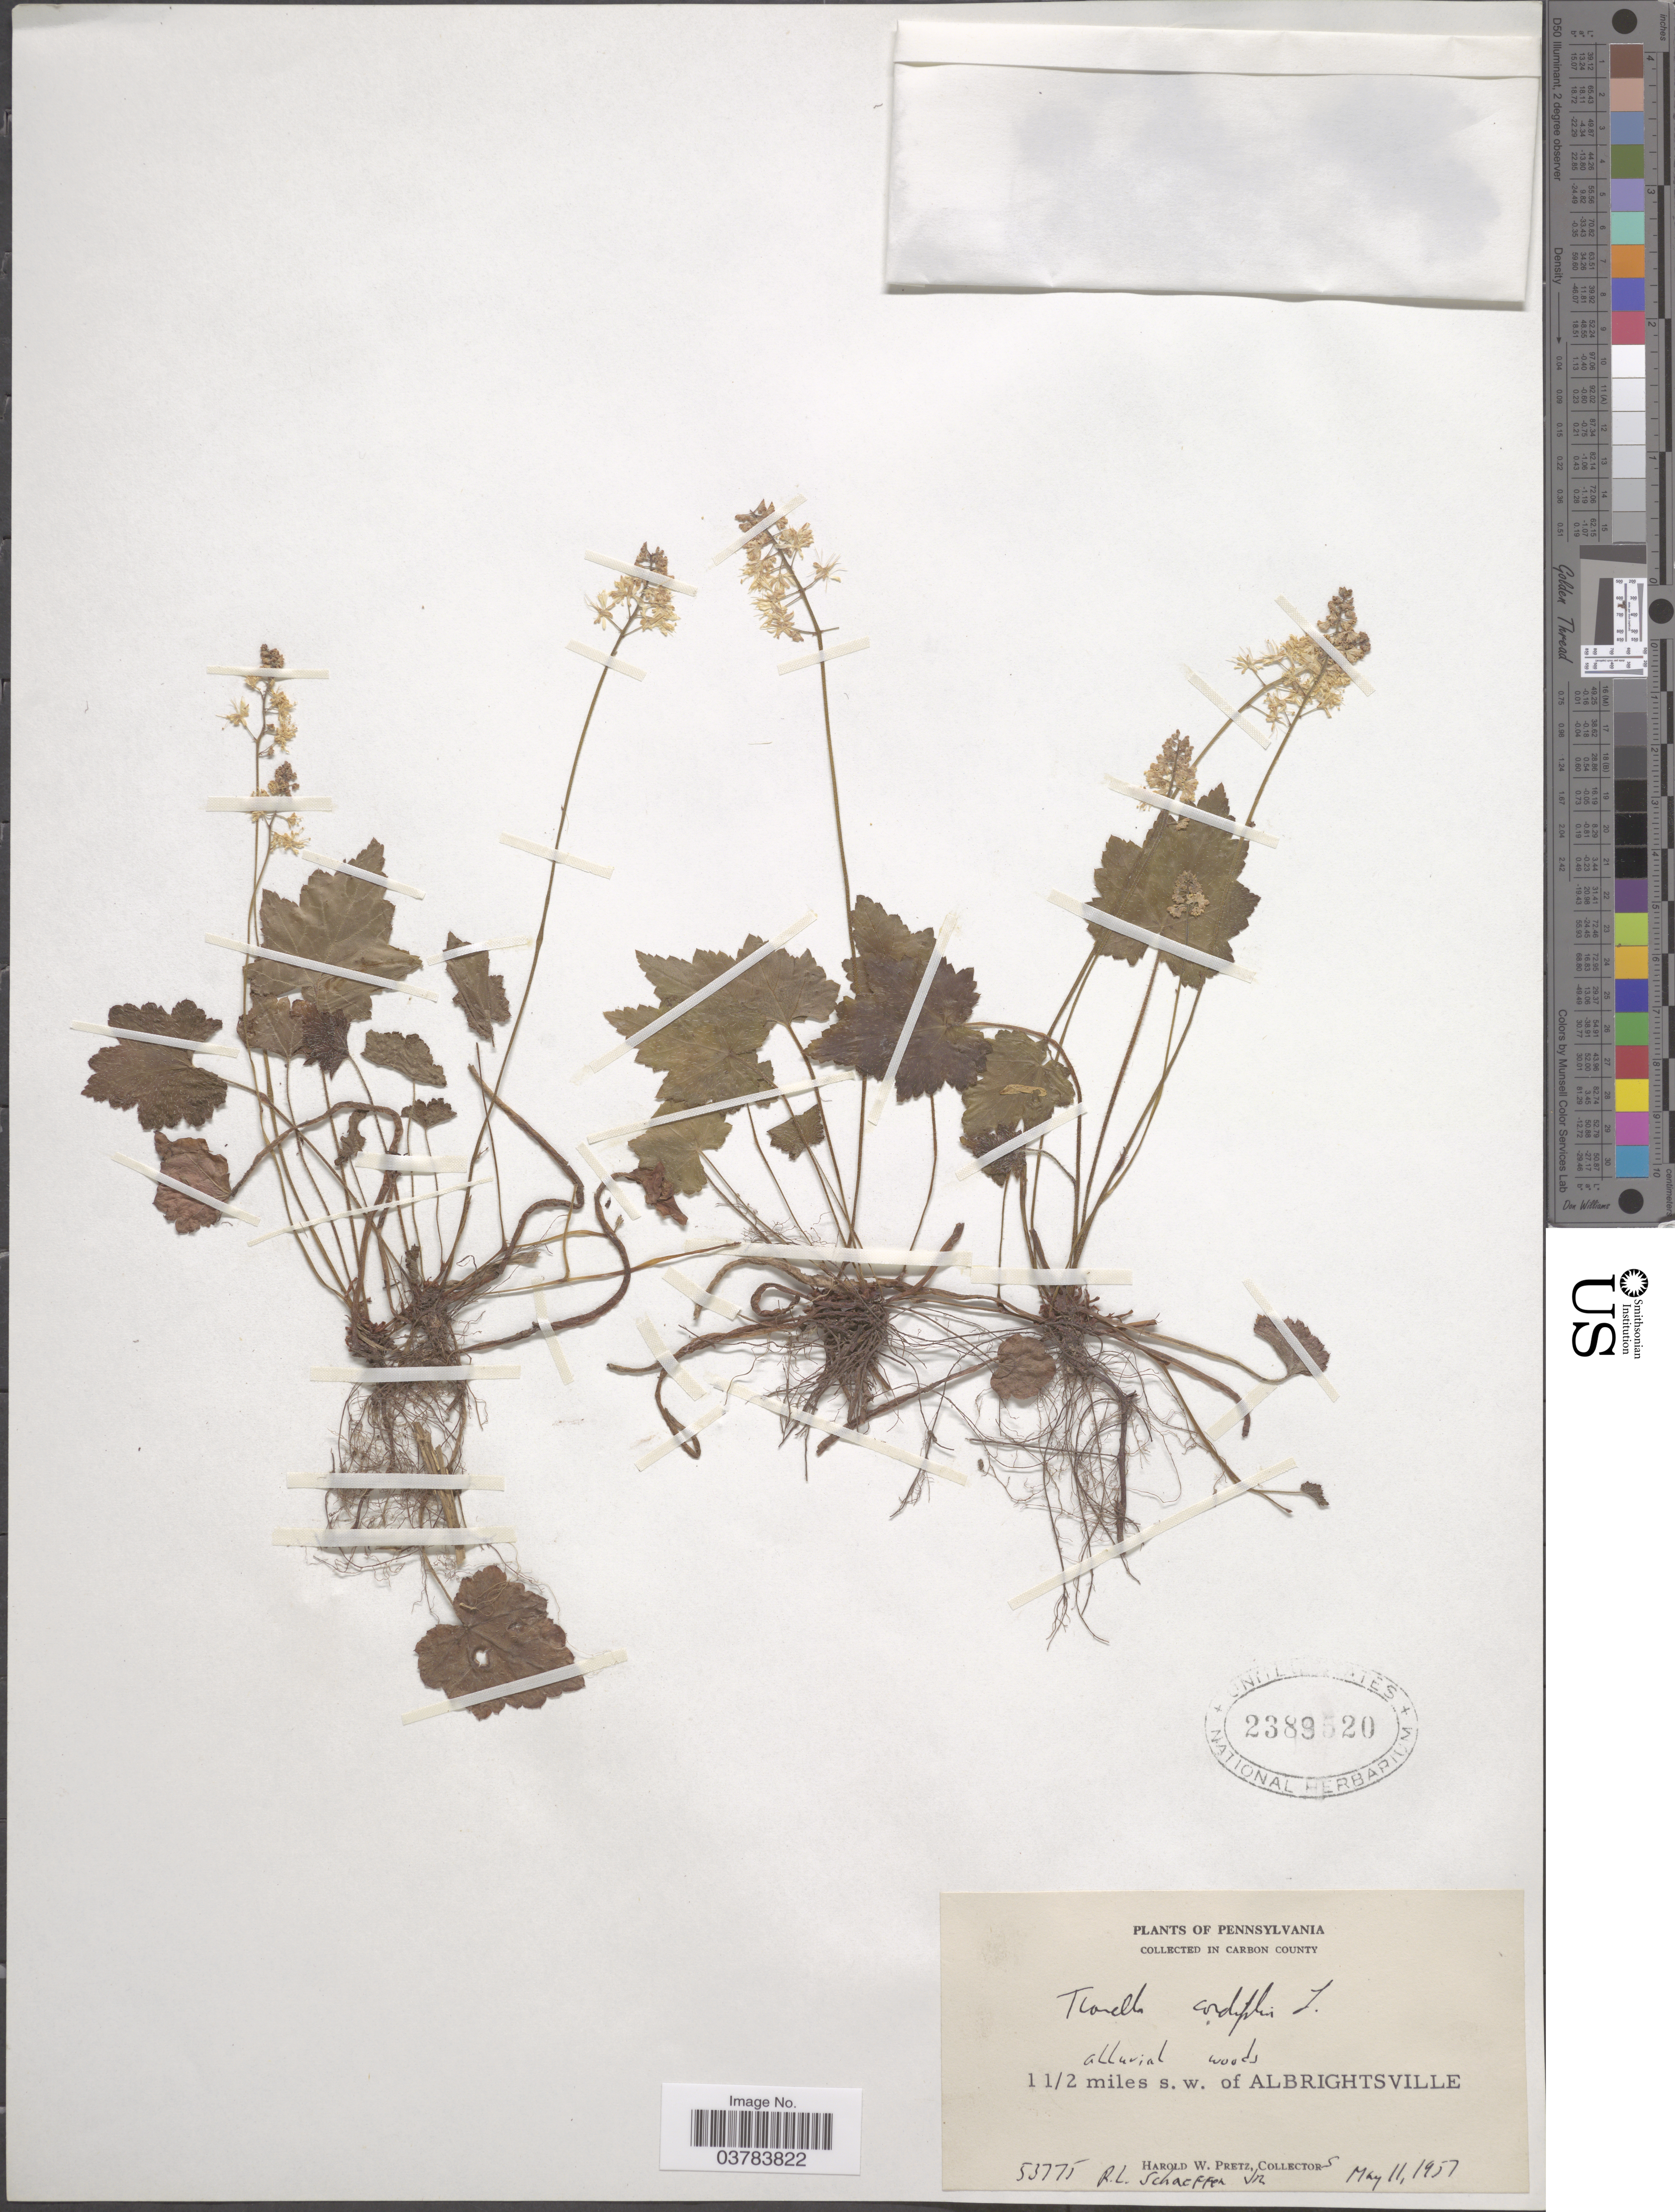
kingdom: Plantae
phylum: Tracheophyta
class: Magnoliopsida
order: Saxifragales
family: Saxifragaceae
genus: Tiarella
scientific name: Tiarella cordifolia var. typica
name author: Lakela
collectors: H. W. Pretz & R. Schaeffer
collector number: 53775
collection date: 1957-05-11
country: United States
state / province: Pennsylvania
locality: In Carbon County. 1 1/2 miles s.w. of Albrightsville.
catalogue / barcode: US 2389520